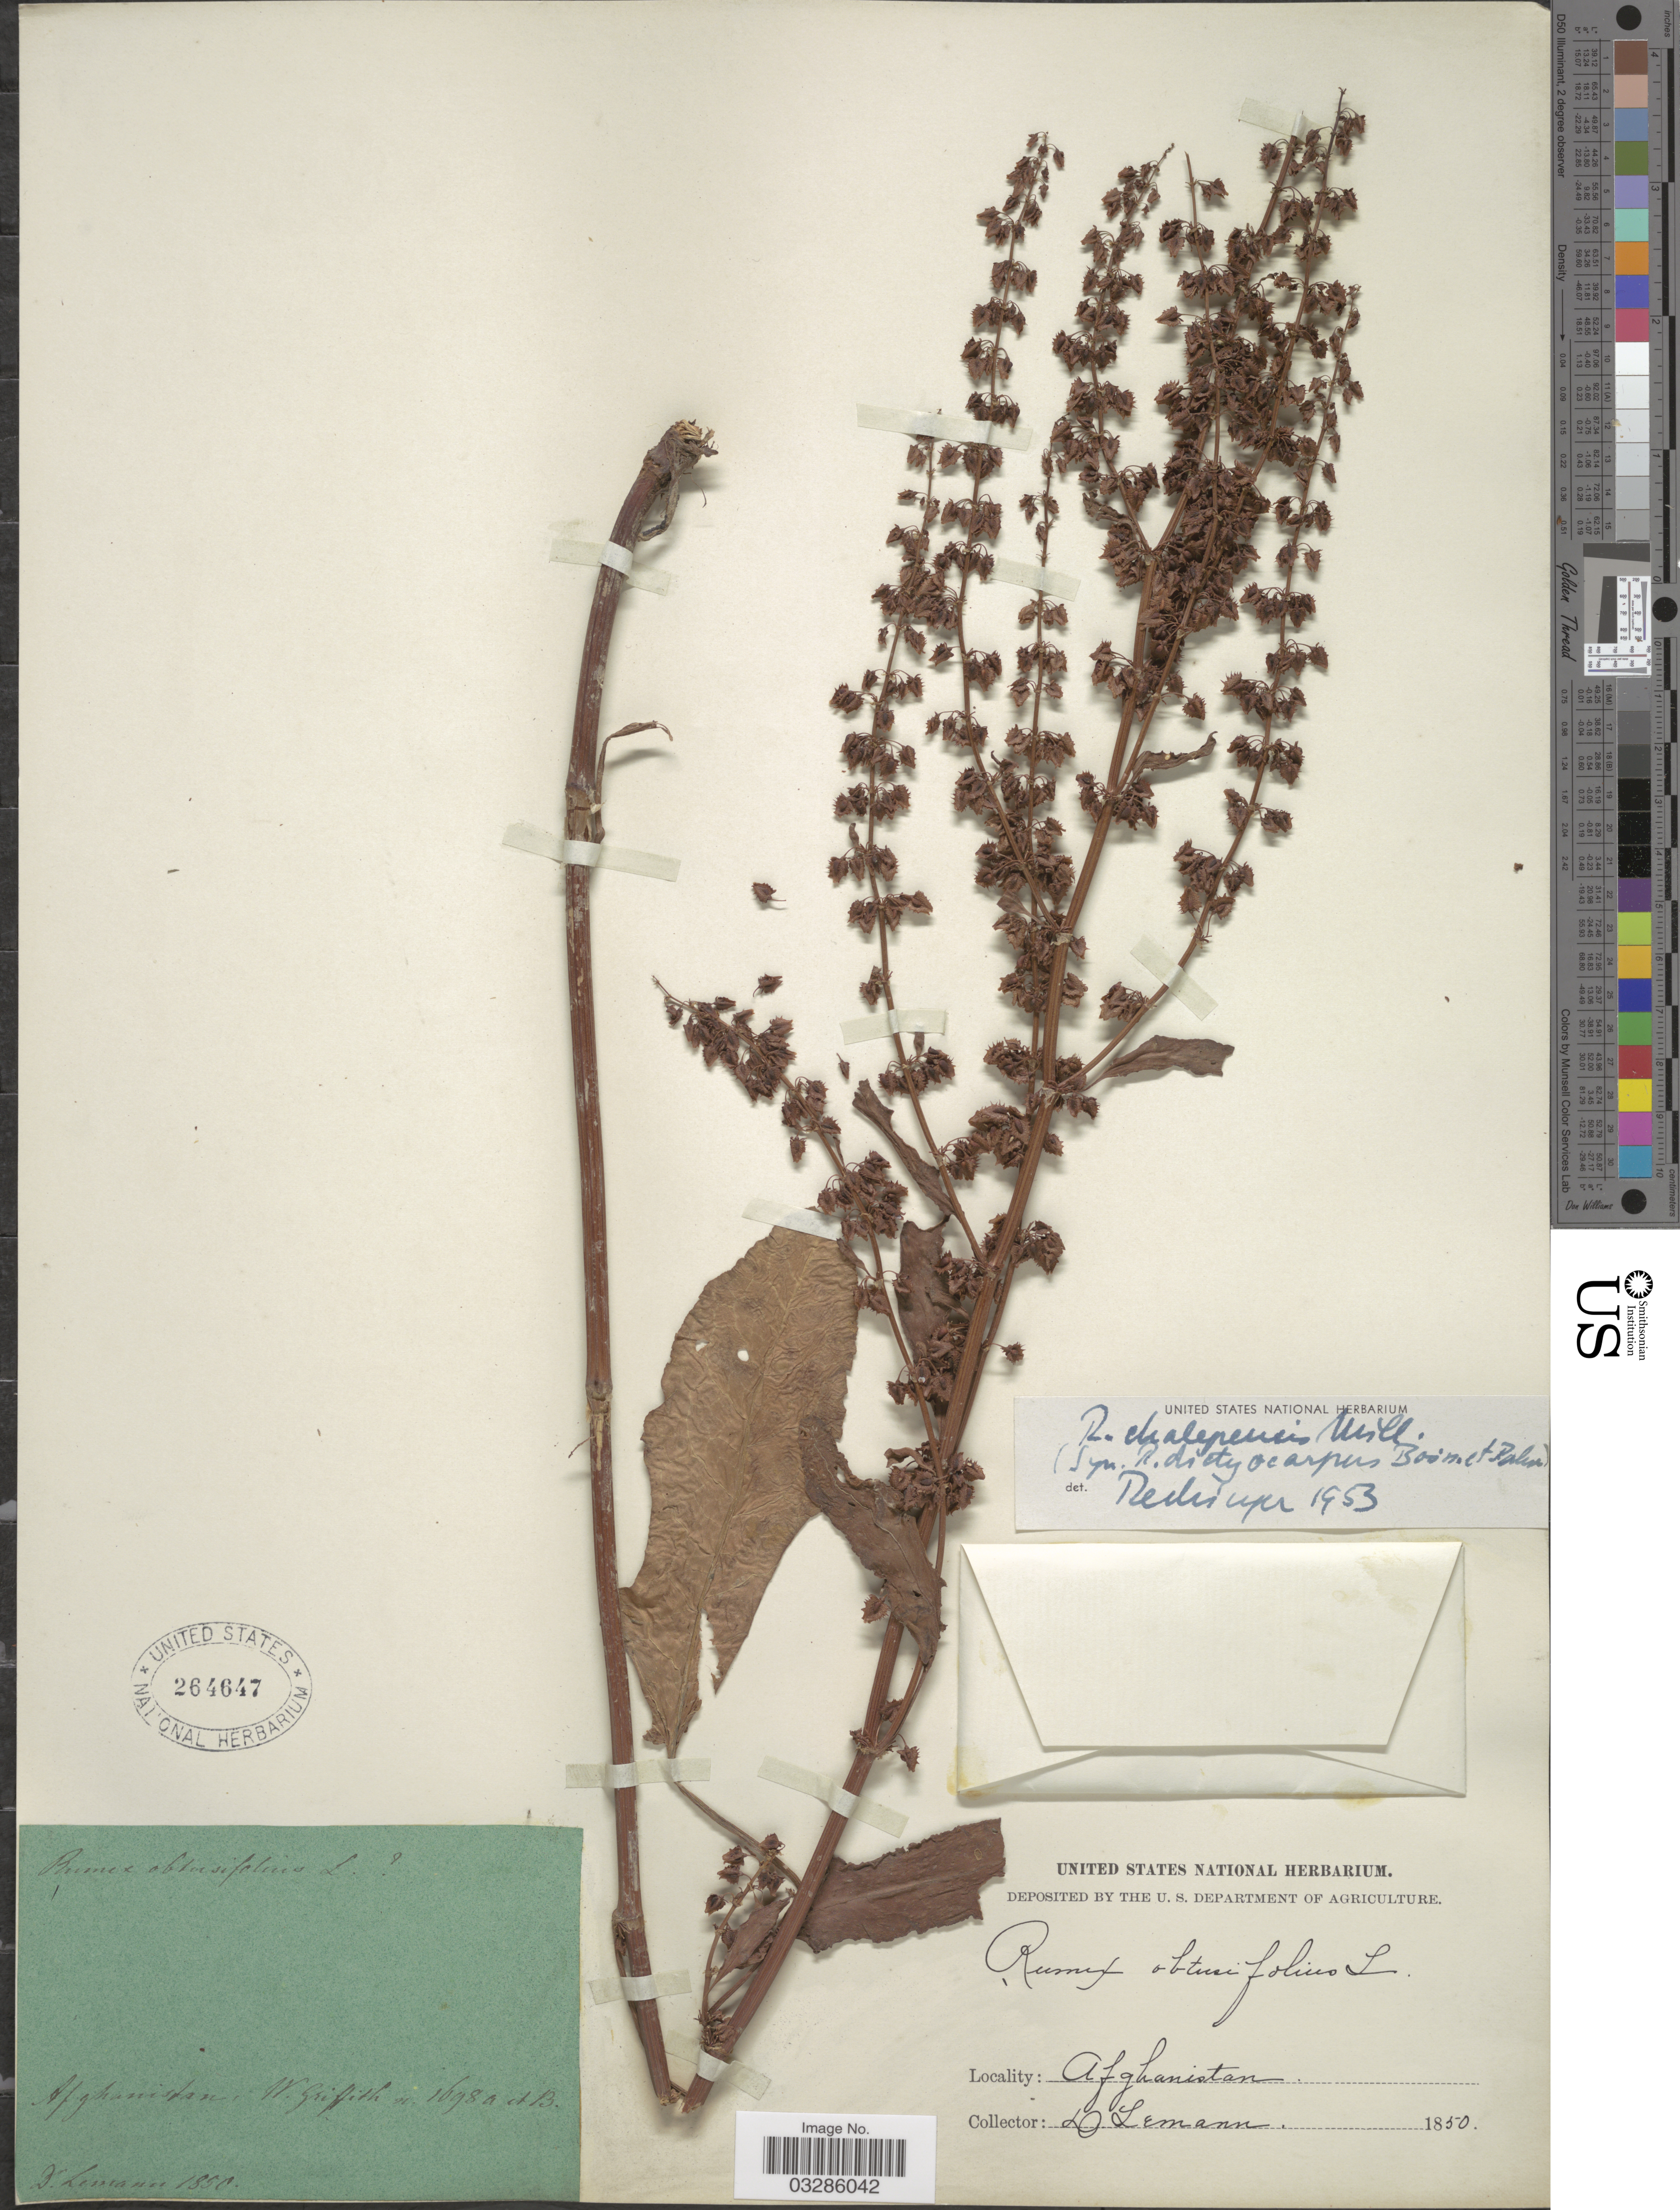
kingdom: Plantae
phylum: Tracheophyta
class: Magnoliopsida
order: Caryophyllales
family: Polygonaceae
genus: Rumex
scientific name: Rumex chalepensis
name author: Mill.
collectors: D. Lehmann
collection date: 1850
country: Afghanistan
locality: W. Griffith [interpreted].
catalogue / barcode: US 264647